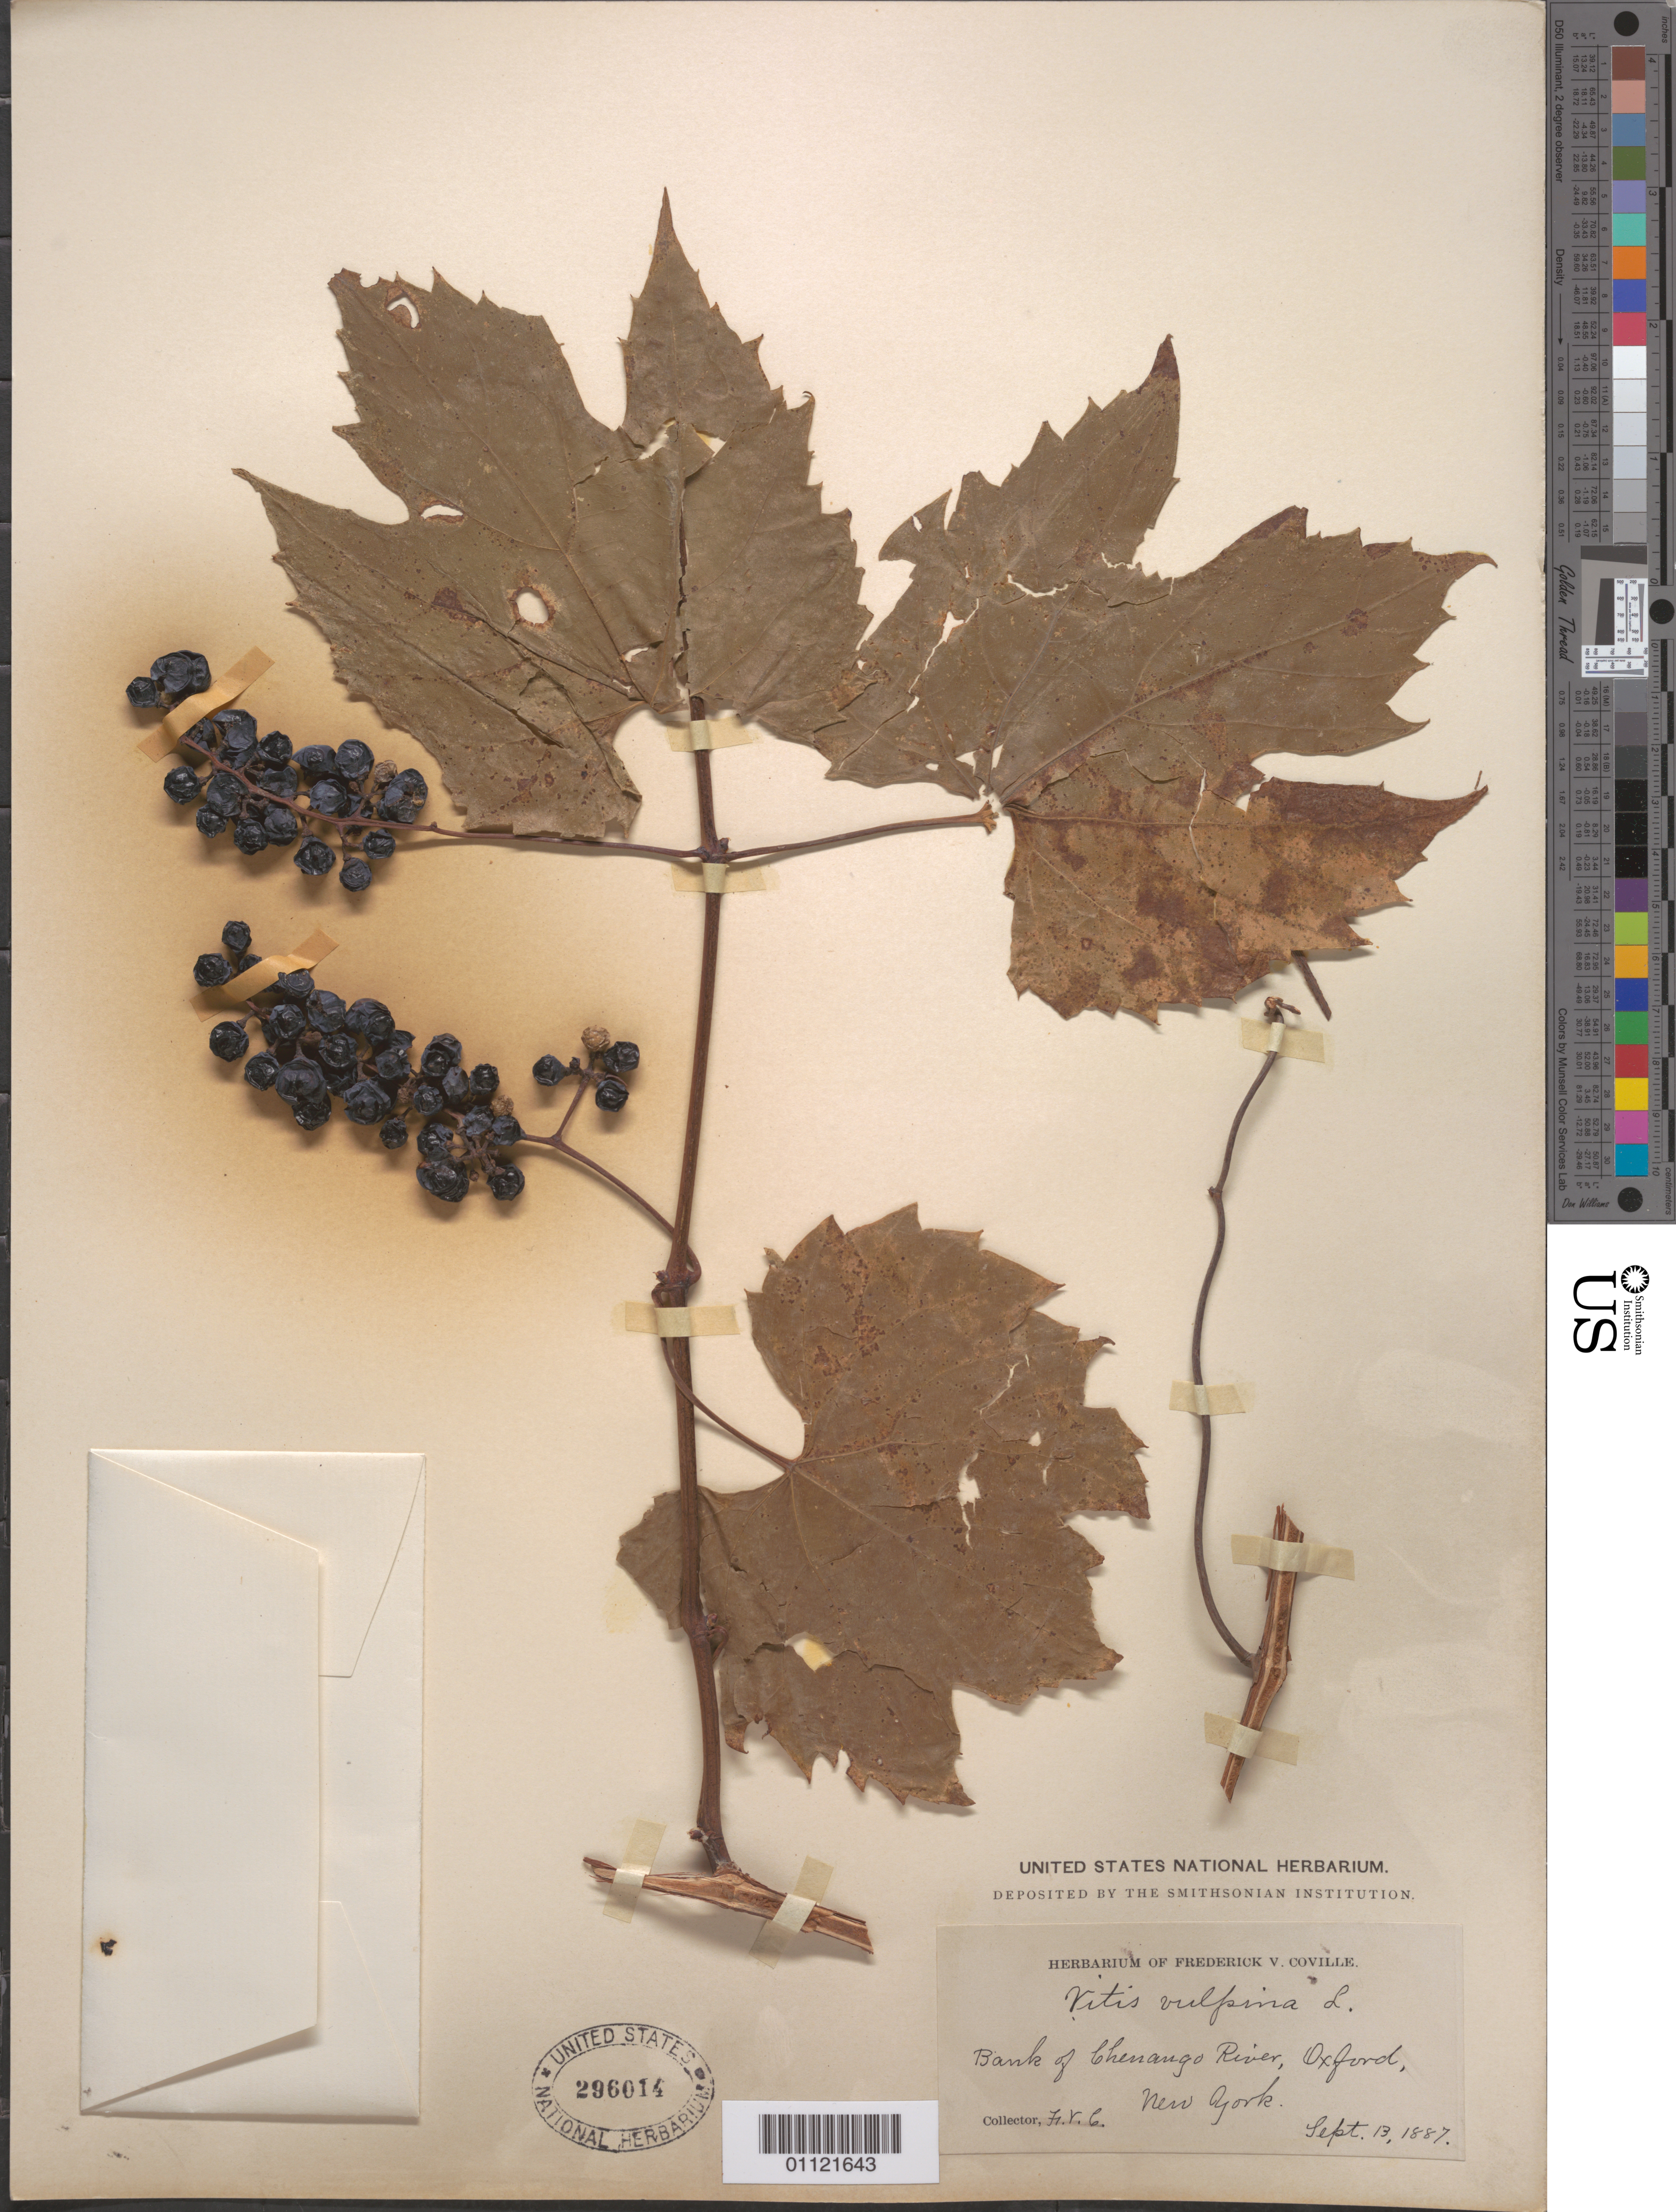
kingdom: Plantae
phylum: Tracheophyta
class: Magnoliopsida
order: Vitales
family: Vitaceae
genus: Vitis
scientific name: Vitis vulpina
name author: L.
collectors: F. V. Coville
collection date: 1887-09-13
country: United States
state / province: New York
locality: Bank of Chenango River, Oxford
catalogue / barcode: US 296014